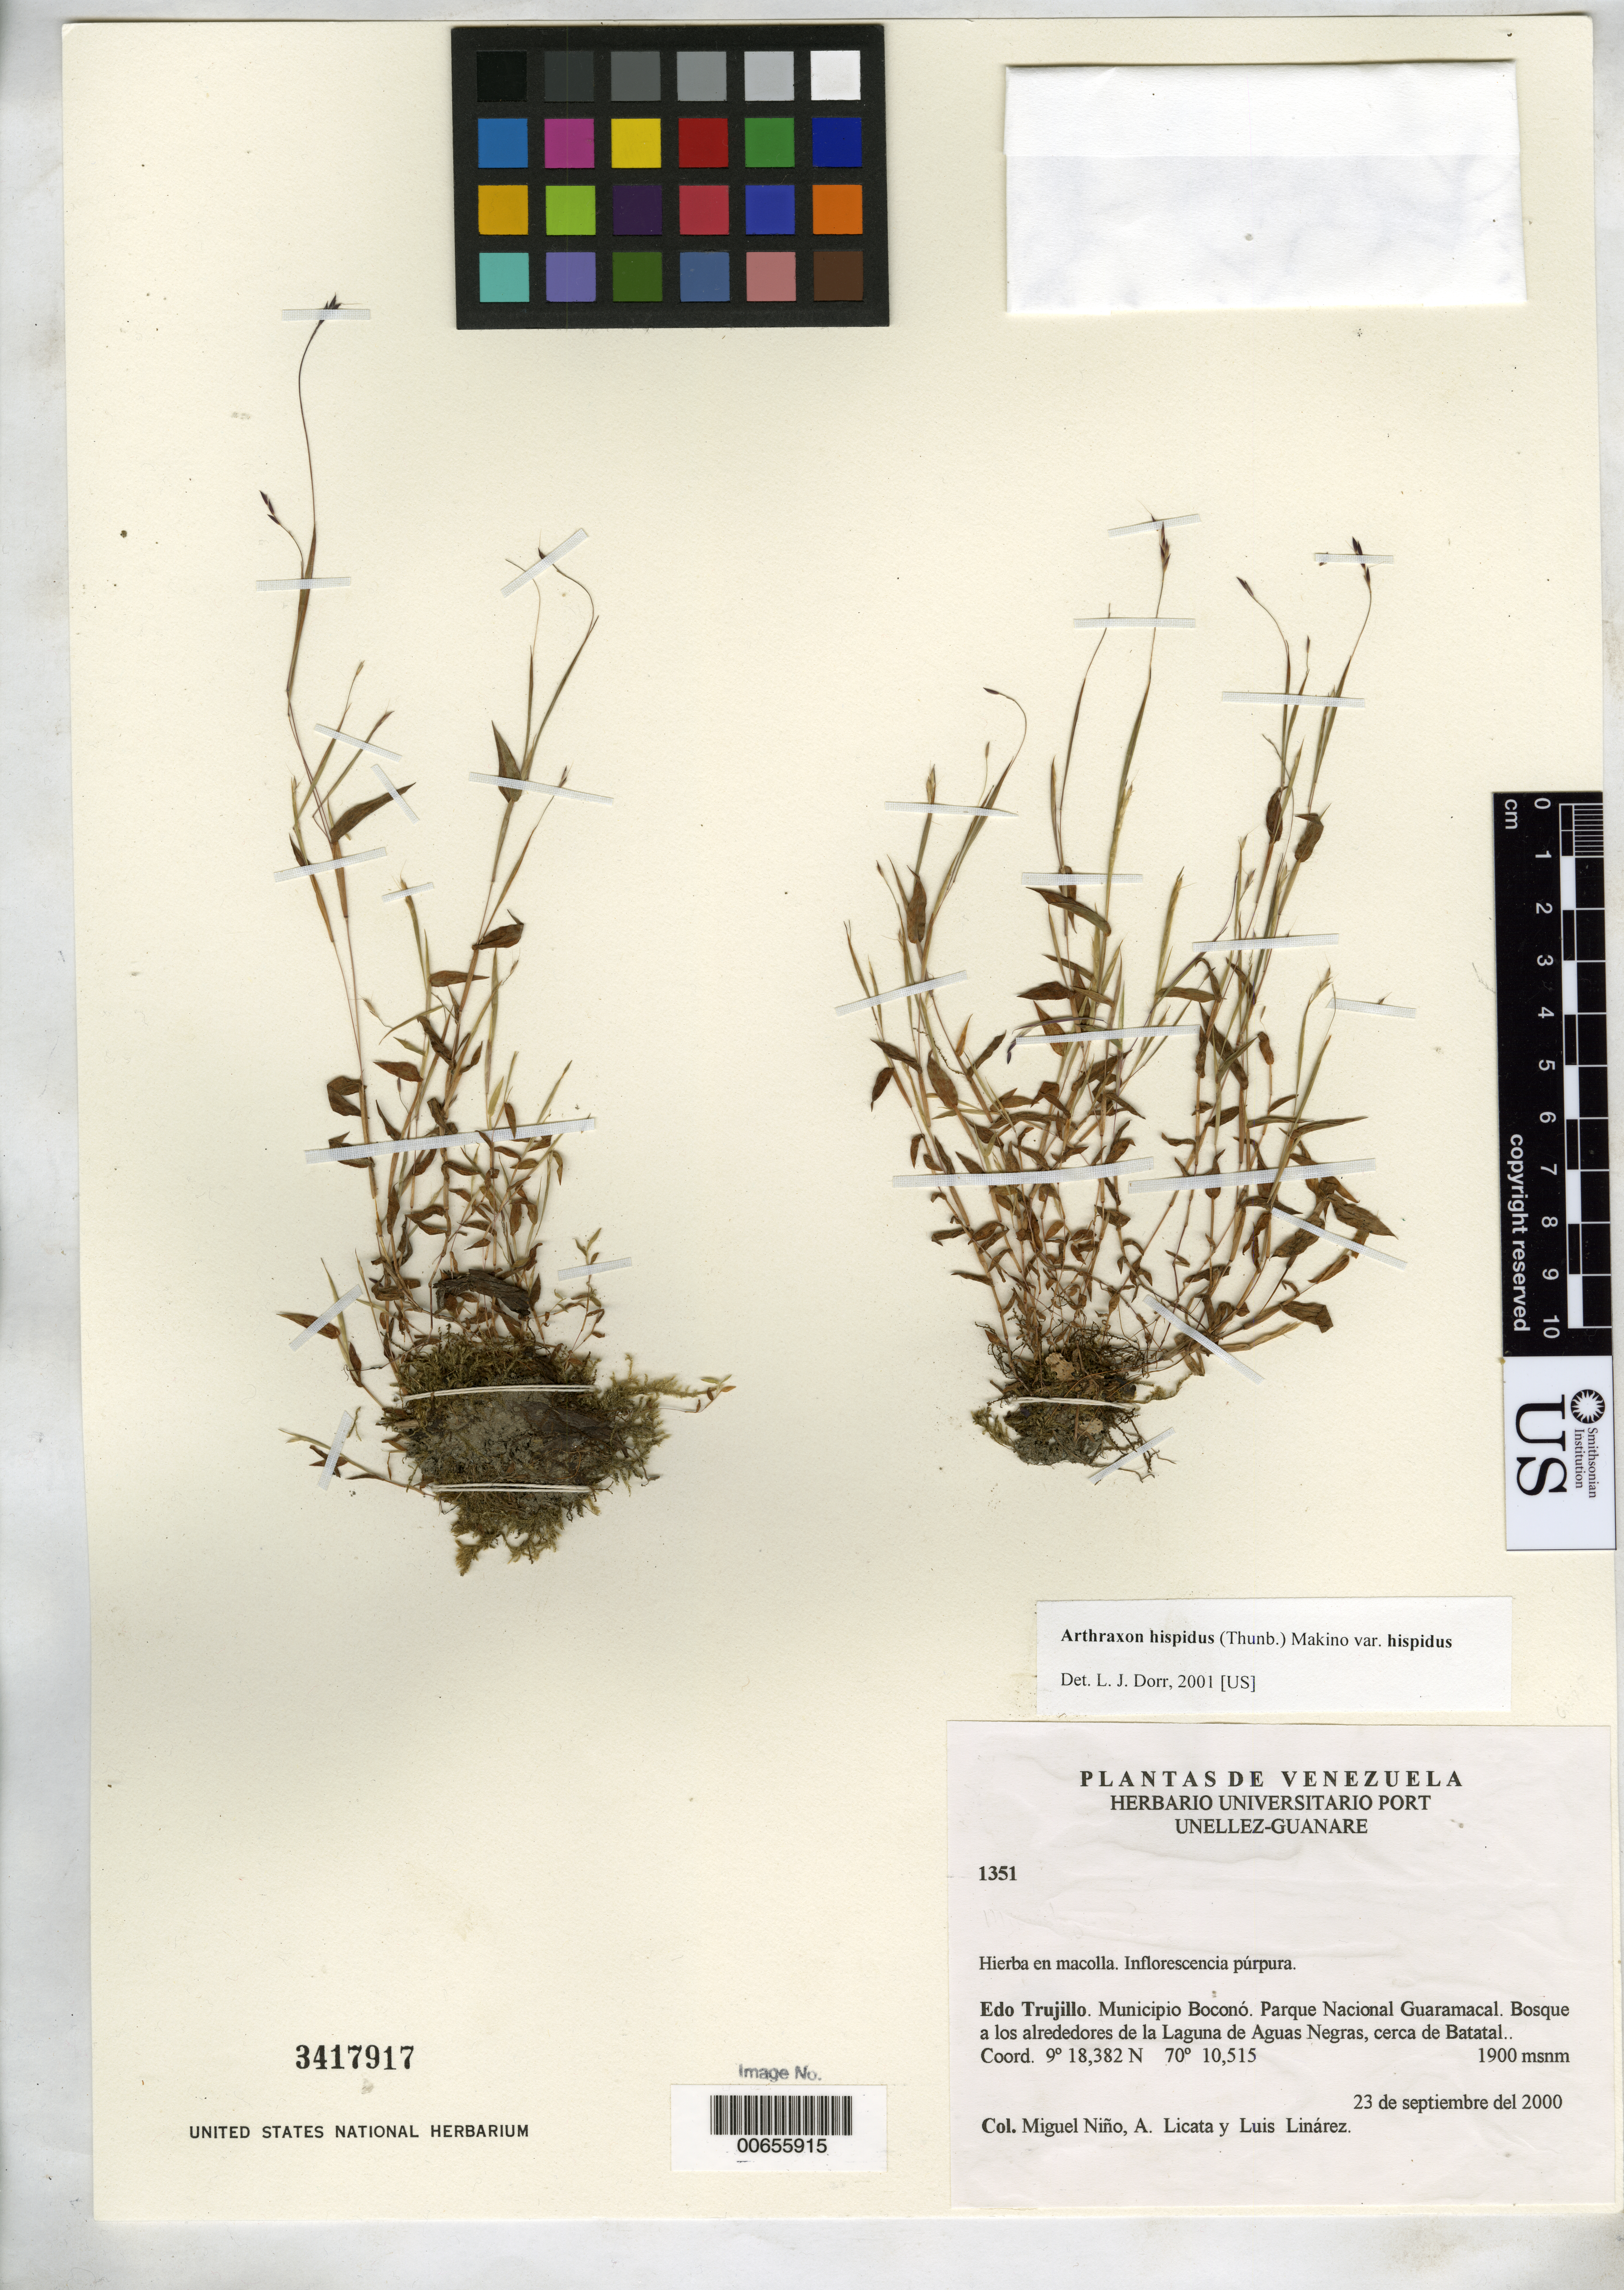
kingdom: Plantae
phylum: Tracheophyta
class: Liliopsida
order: Poales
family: Poaceae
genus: Arthraxon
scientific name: Arthraxon hispidus var. hispidus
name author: (Thunb.) Makino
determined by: Dorr, L. J., (BOT), Smithsonian Institution - National Museum of Natural History (UNITED STATES)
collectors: S. M. Niño, A. Licata & L. Linárez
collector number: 1351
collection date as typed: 23 Sep 2000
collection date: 2000-09-23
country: Venezuela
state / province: Trujillo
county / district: Boconó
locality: Parque Nacional Guaramacal. Laguna de Aguas Negras, cerca de Batatal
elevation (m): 1900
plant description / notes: PORT, US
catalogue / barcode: US 3417917